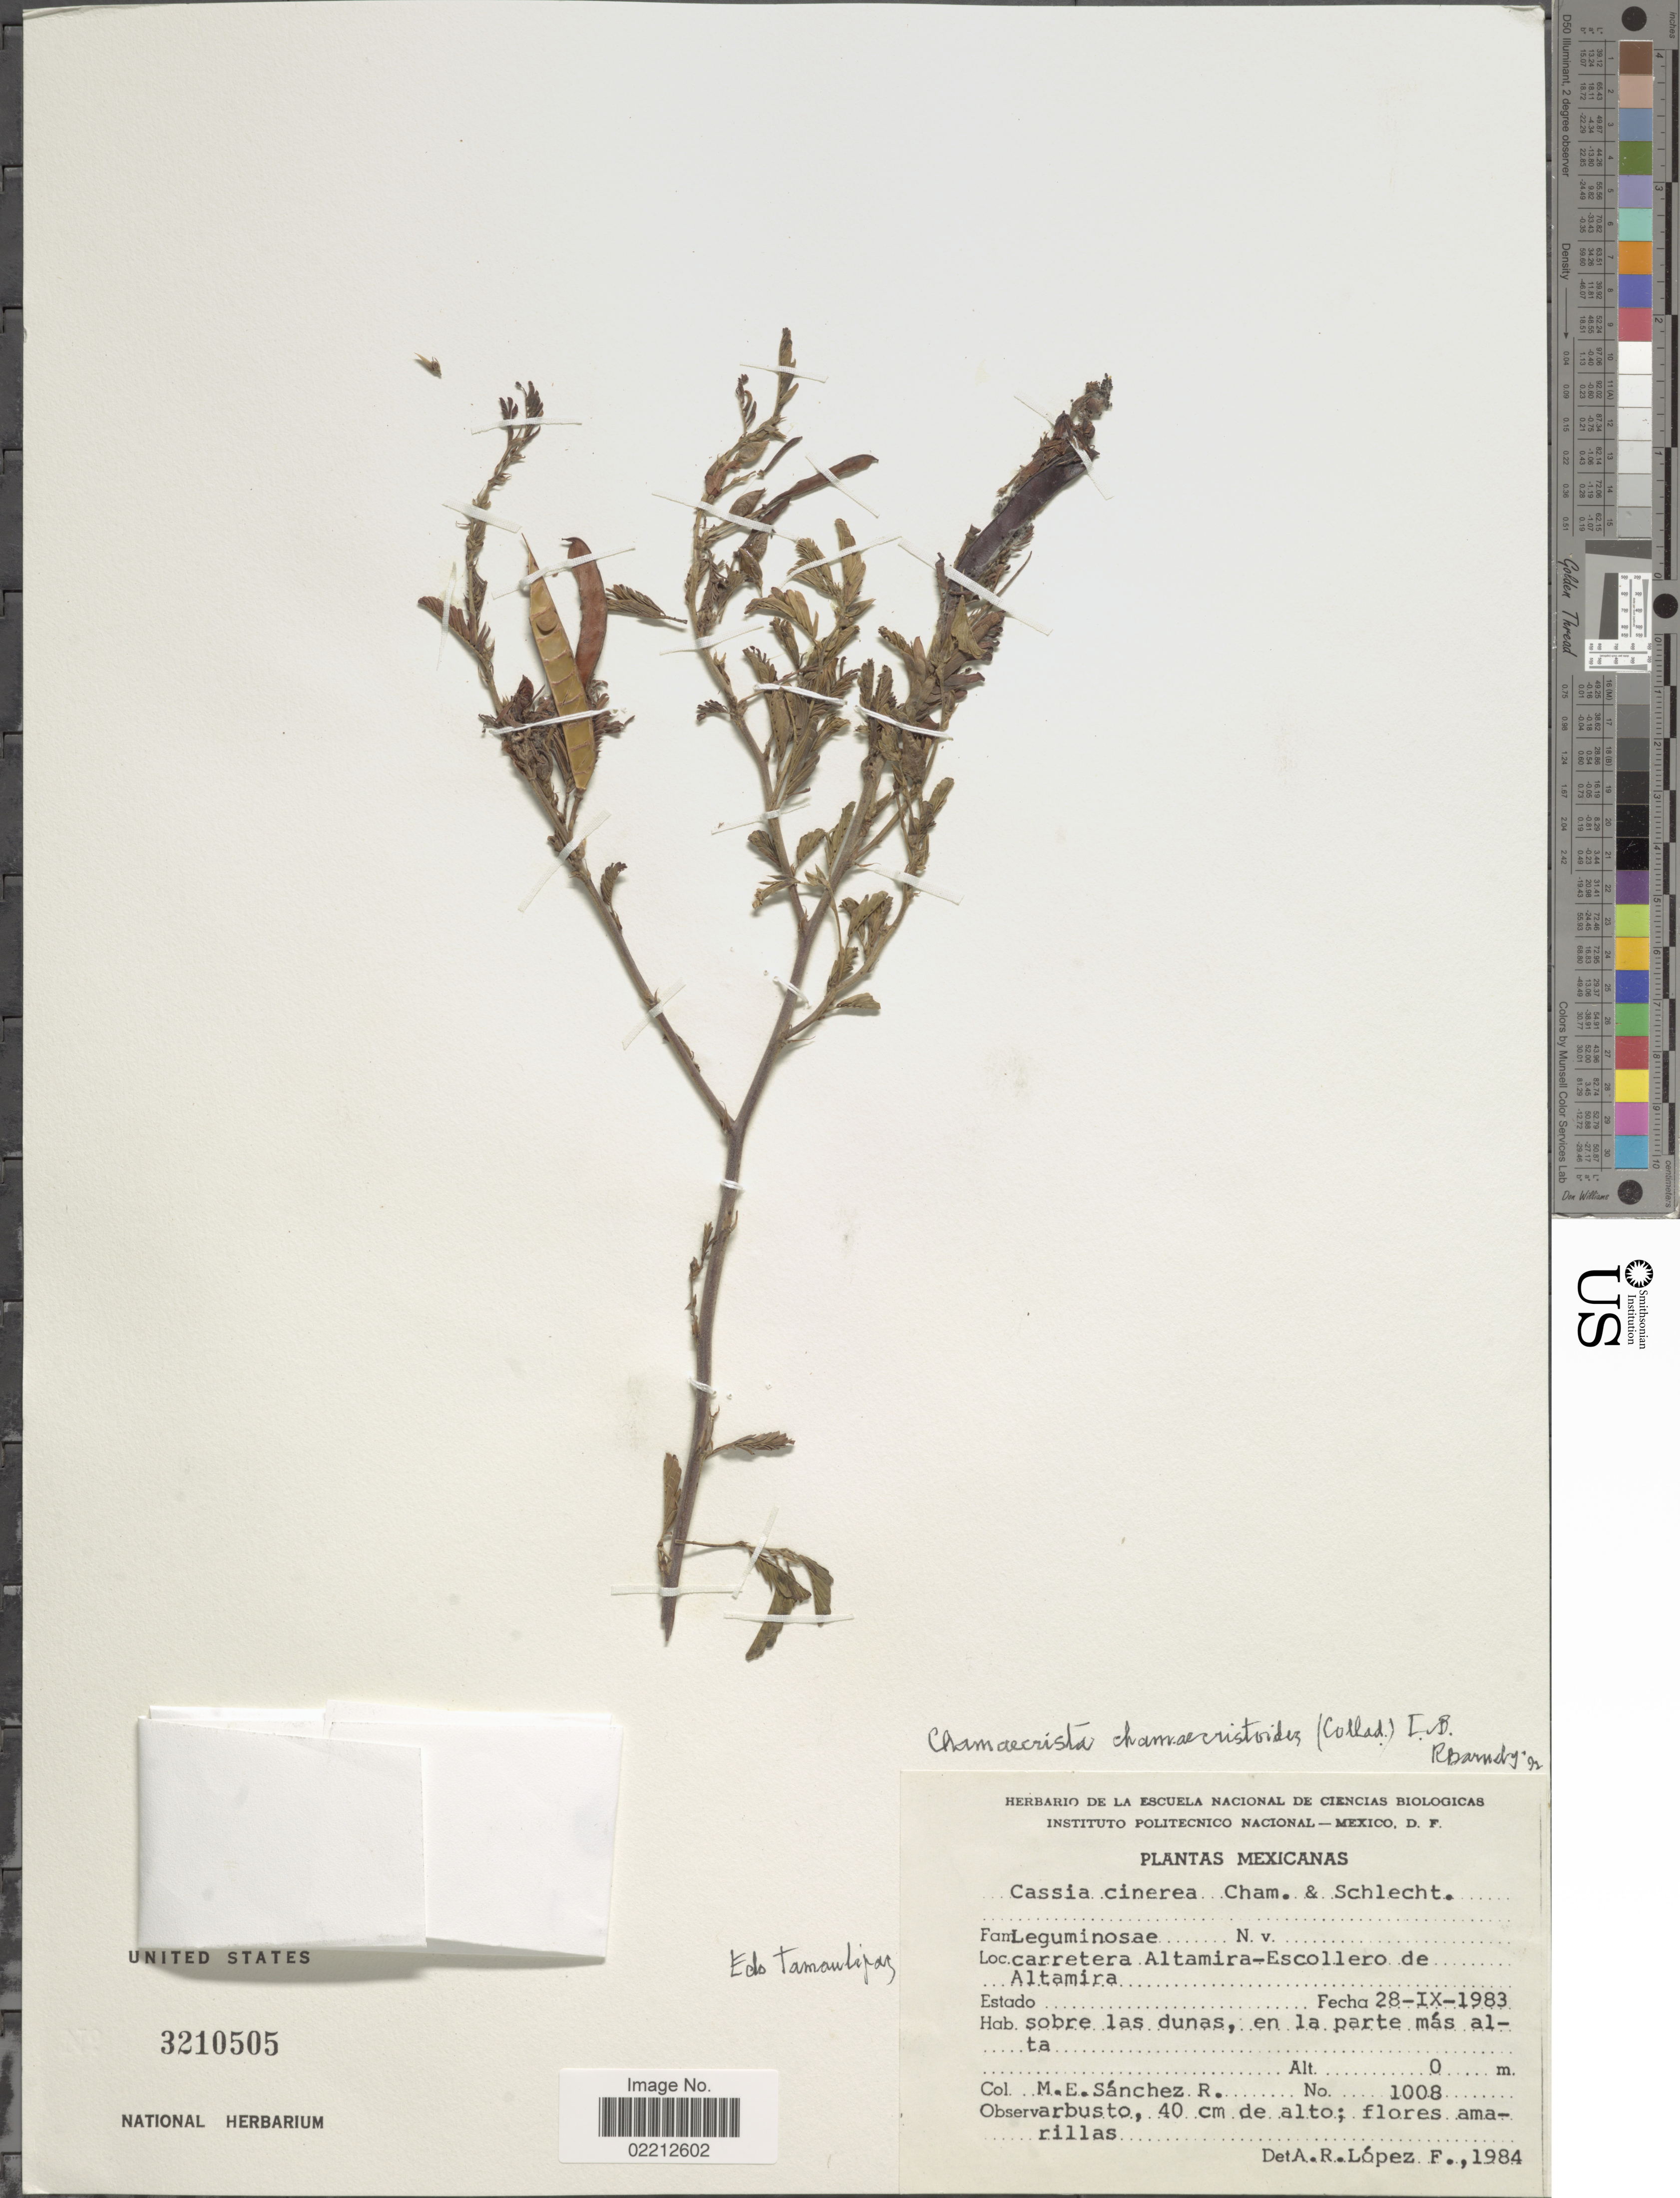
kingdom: Plantae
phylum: Tracheophyta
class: Magnoliopsida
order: Fabales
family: Fabaceae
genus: Chamaecrista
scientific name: Chamaecrista chamaecristoides var. chamaecristoides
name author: (Collad.) Greene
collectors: M. Sánchez R.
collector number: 1008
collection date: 1983-09-28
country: Mexico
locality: Carretera Altamira-Escollero de Altamira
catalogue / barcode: US 3210505